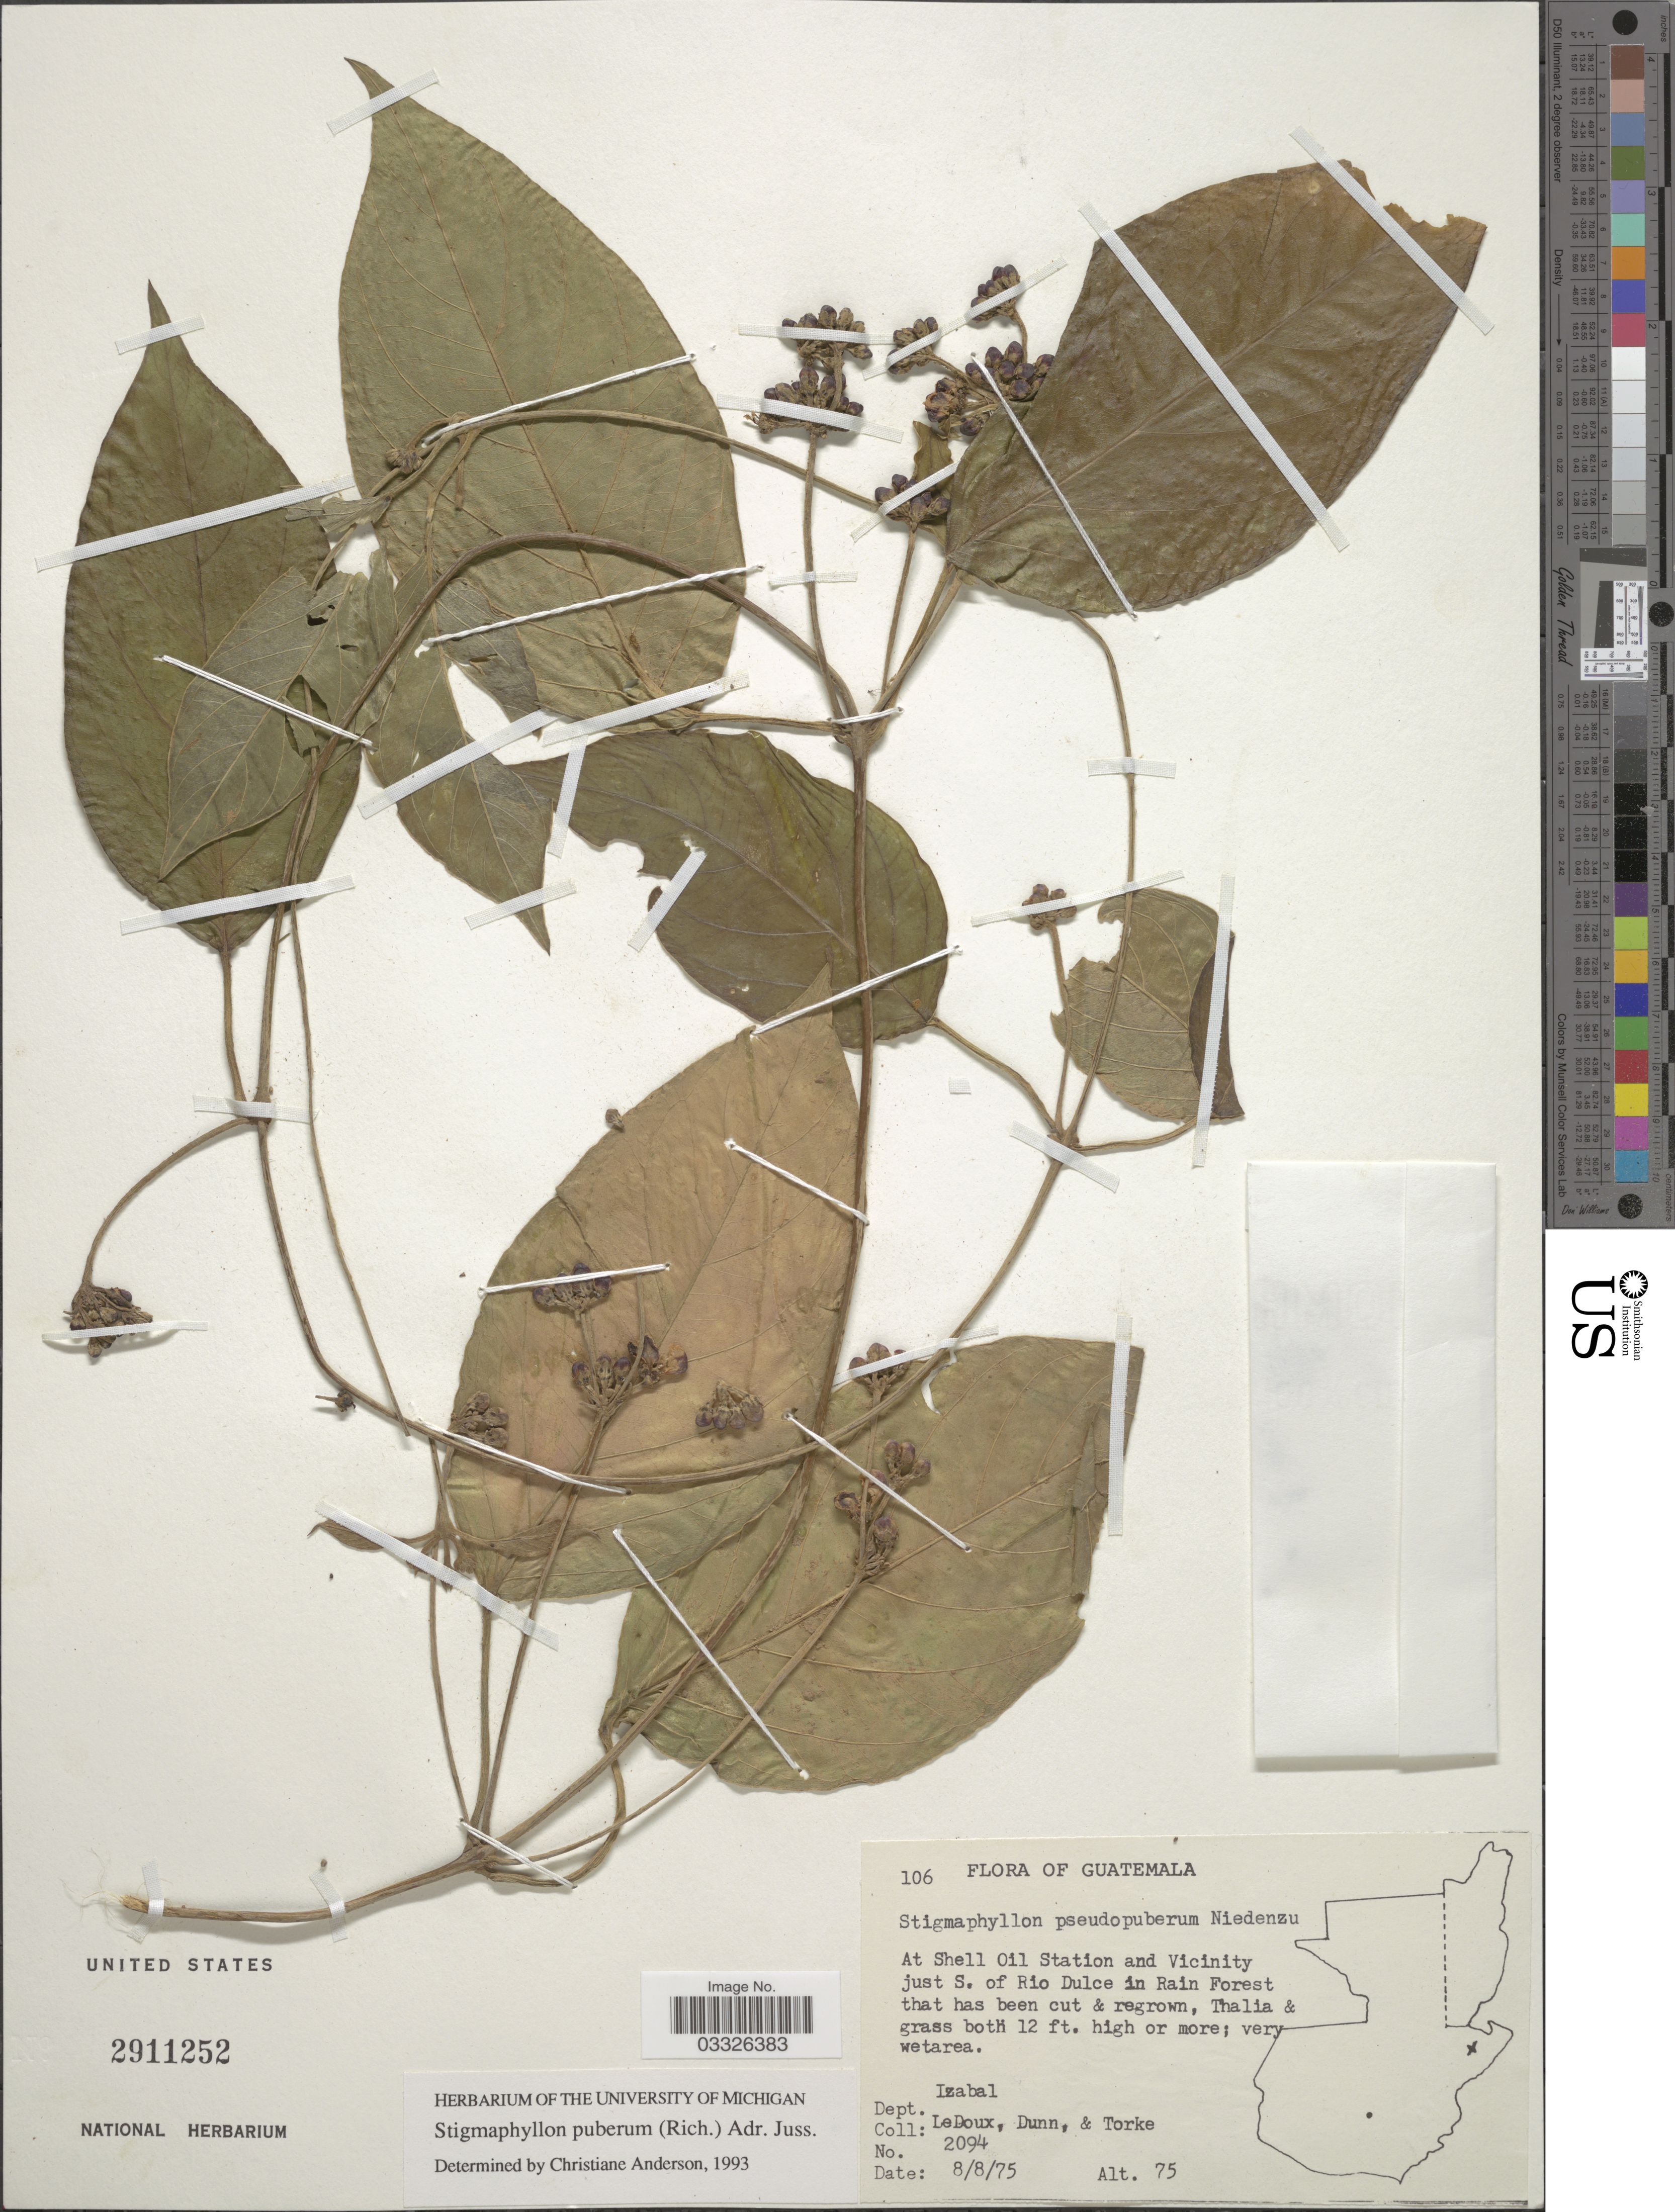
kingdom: Plantae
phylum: Tracheophyta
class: Magnoliopsida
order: Malpighiales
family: Malpighiaceae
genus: Stigmaphyllon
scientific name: Stigmaphyllon puberum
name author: (Rich.) A. Juss.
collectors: -. Ledoux, Dunn, -- & Torke, --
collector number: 2094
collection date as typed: Transcribed d/m/y: 8/8/75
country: Guatemala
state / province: Izabal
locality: At Shell Oil Station and Vicinity just S. of Rio Dulce in Rain Forest that has been cut & regrown. Dept Izabal.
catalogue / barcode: US 2911252